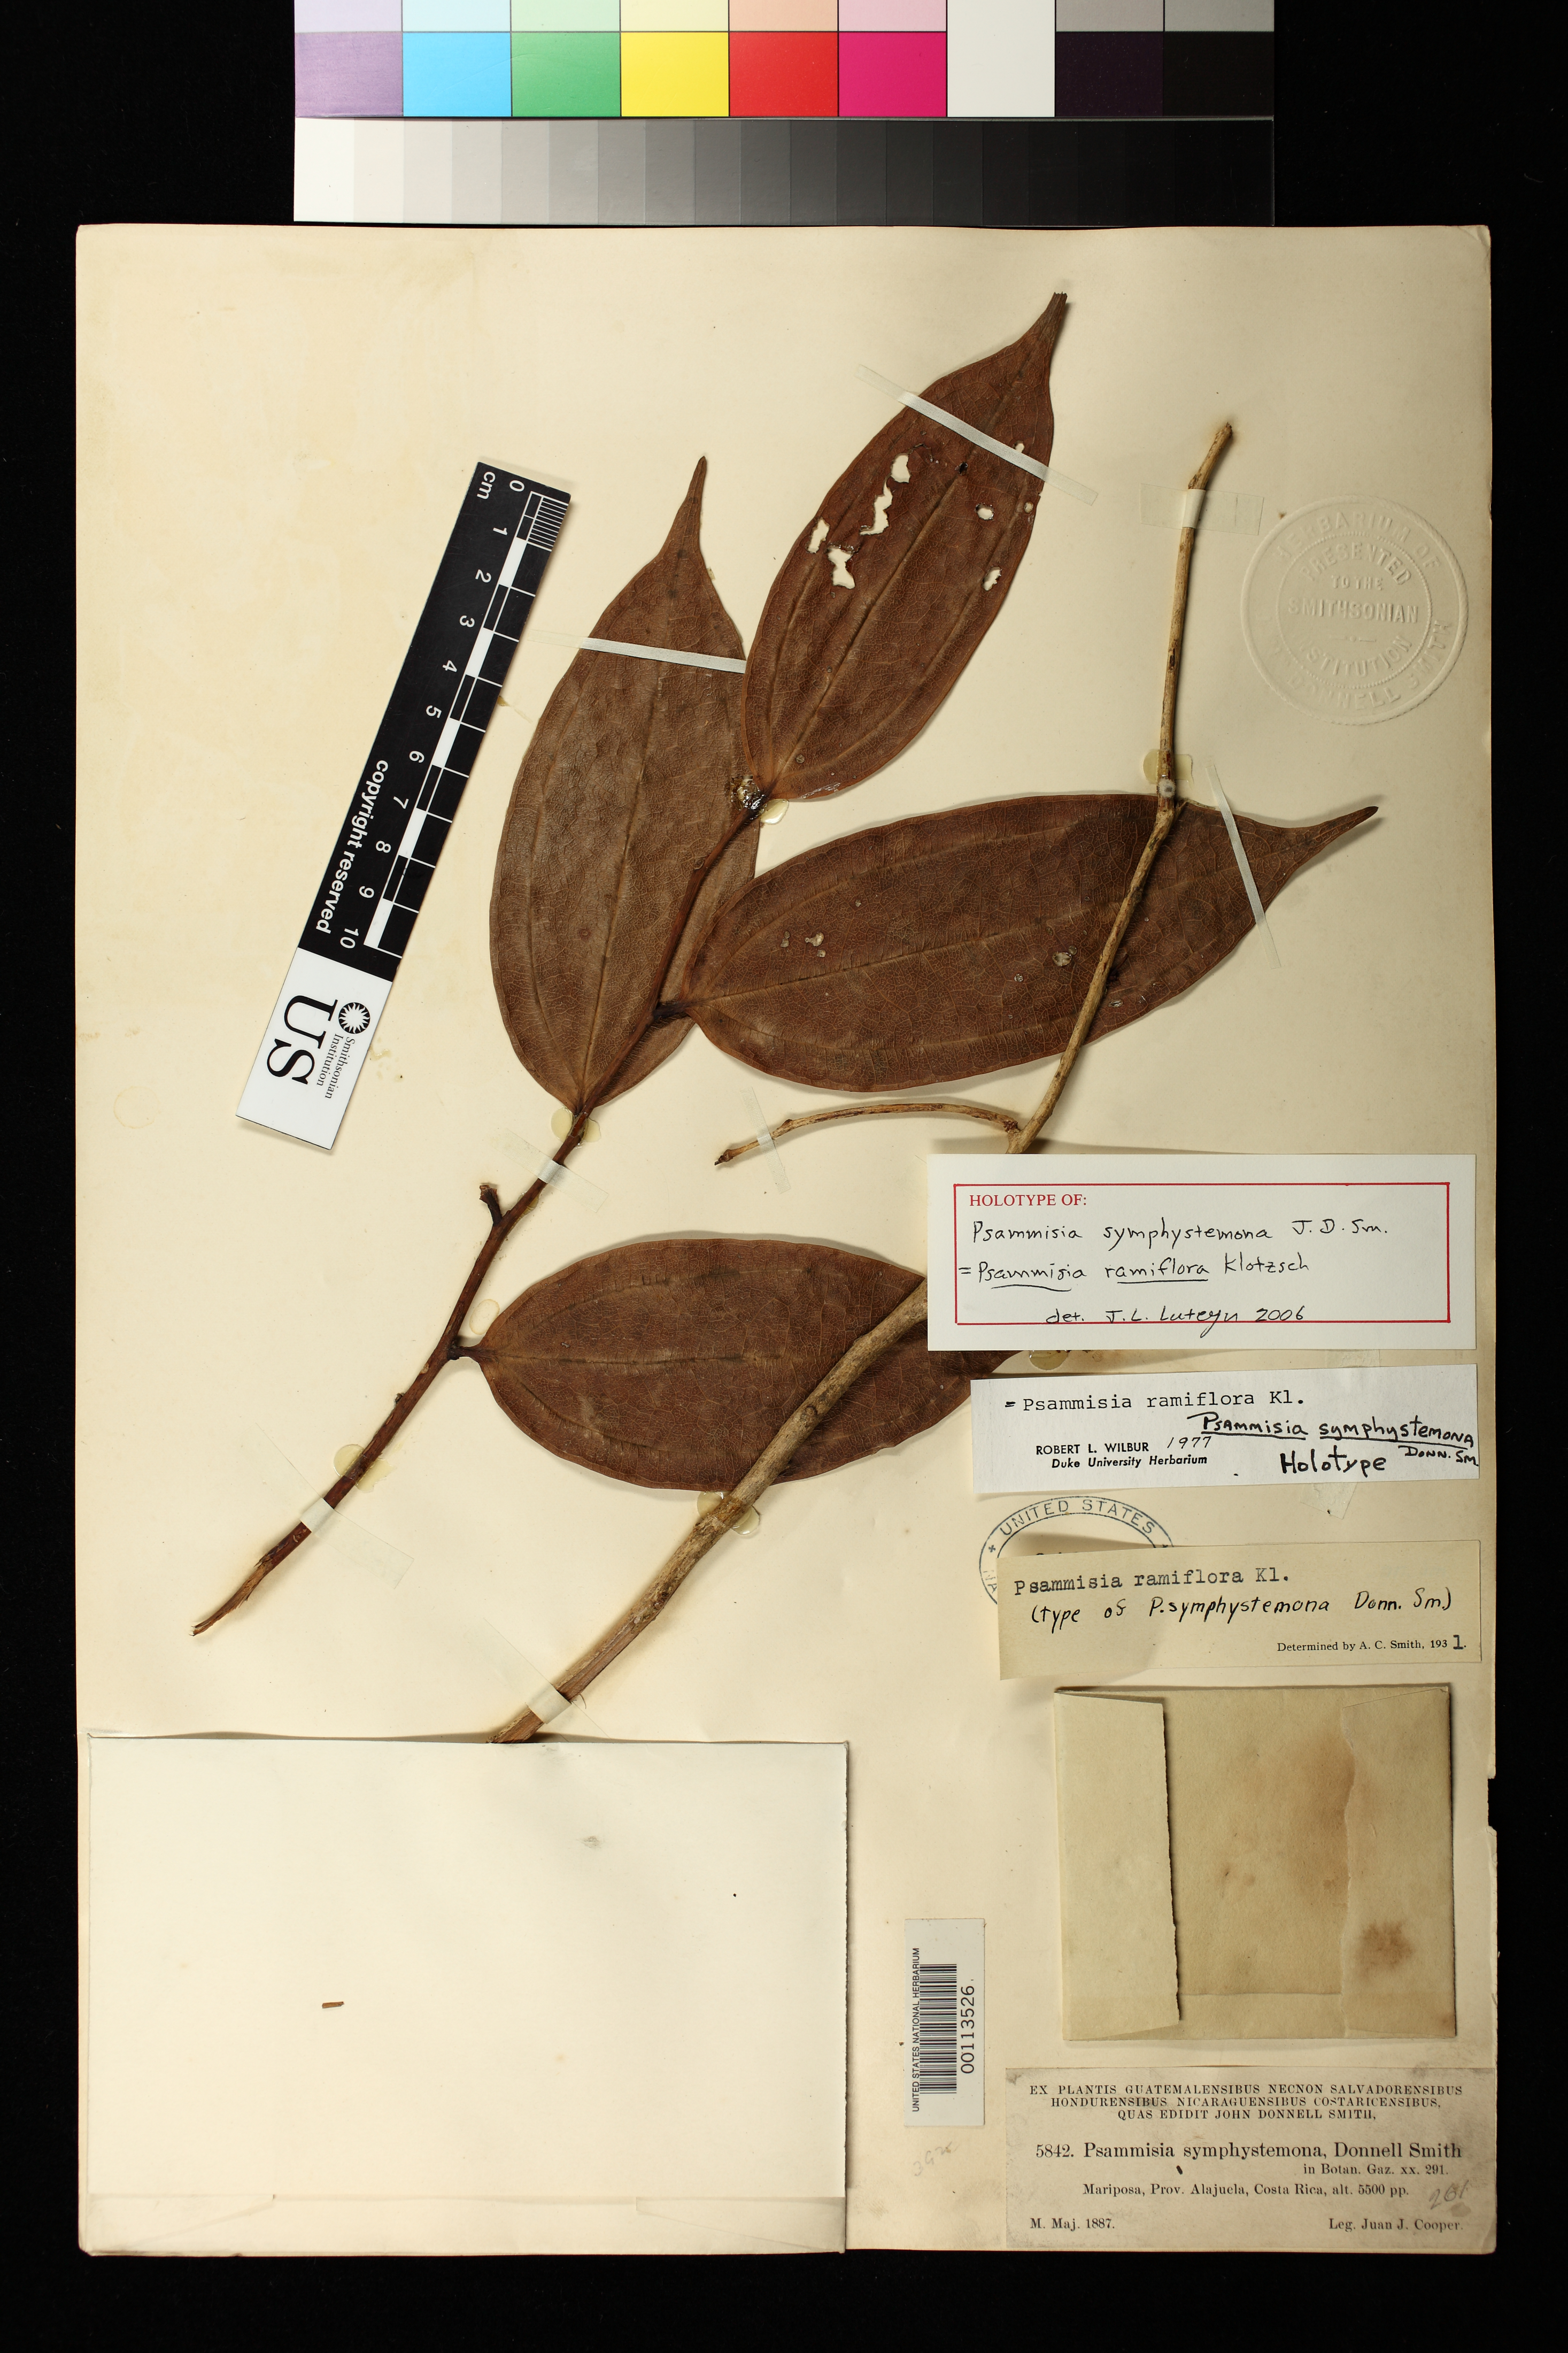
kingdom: Plantae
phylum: Tracheophyta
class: Magnoliopsida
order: Ericales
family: Ericaceae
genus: Psammisia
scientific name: Psammisia symphystemona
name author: Donn. Sm.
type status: Type Collection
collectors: J. J. Cooper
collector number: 5842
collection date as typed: May 1887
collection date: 1887-05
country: Costa Rica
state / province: Alajuela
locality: Mariposa, Prov. Alajuela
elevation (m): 1676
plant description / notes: One of two US sheets (USNH 941234 & 941239) received from the John Donnell Smith herbarium, neither clearly identified as holotype. USNH 941234 has been annotated "type" by A.C. Smith (1931) and as "holotype" by R.L. Wilbur (1977) & J.L. Luteyn (2006), [& 941239 as "type coll." & "isotype"], probably best regarded as lectotype (J.L. Luteyn, pers. email to J.K. Boggan, Feb. 2007).; Protologue apparently mis-cites collector as Anastasio Alfaro; all other data match this Cooper specimen and no corresponding specimens by Alfaro have been found among the John Donnell Smith material.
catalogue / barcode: US 941234